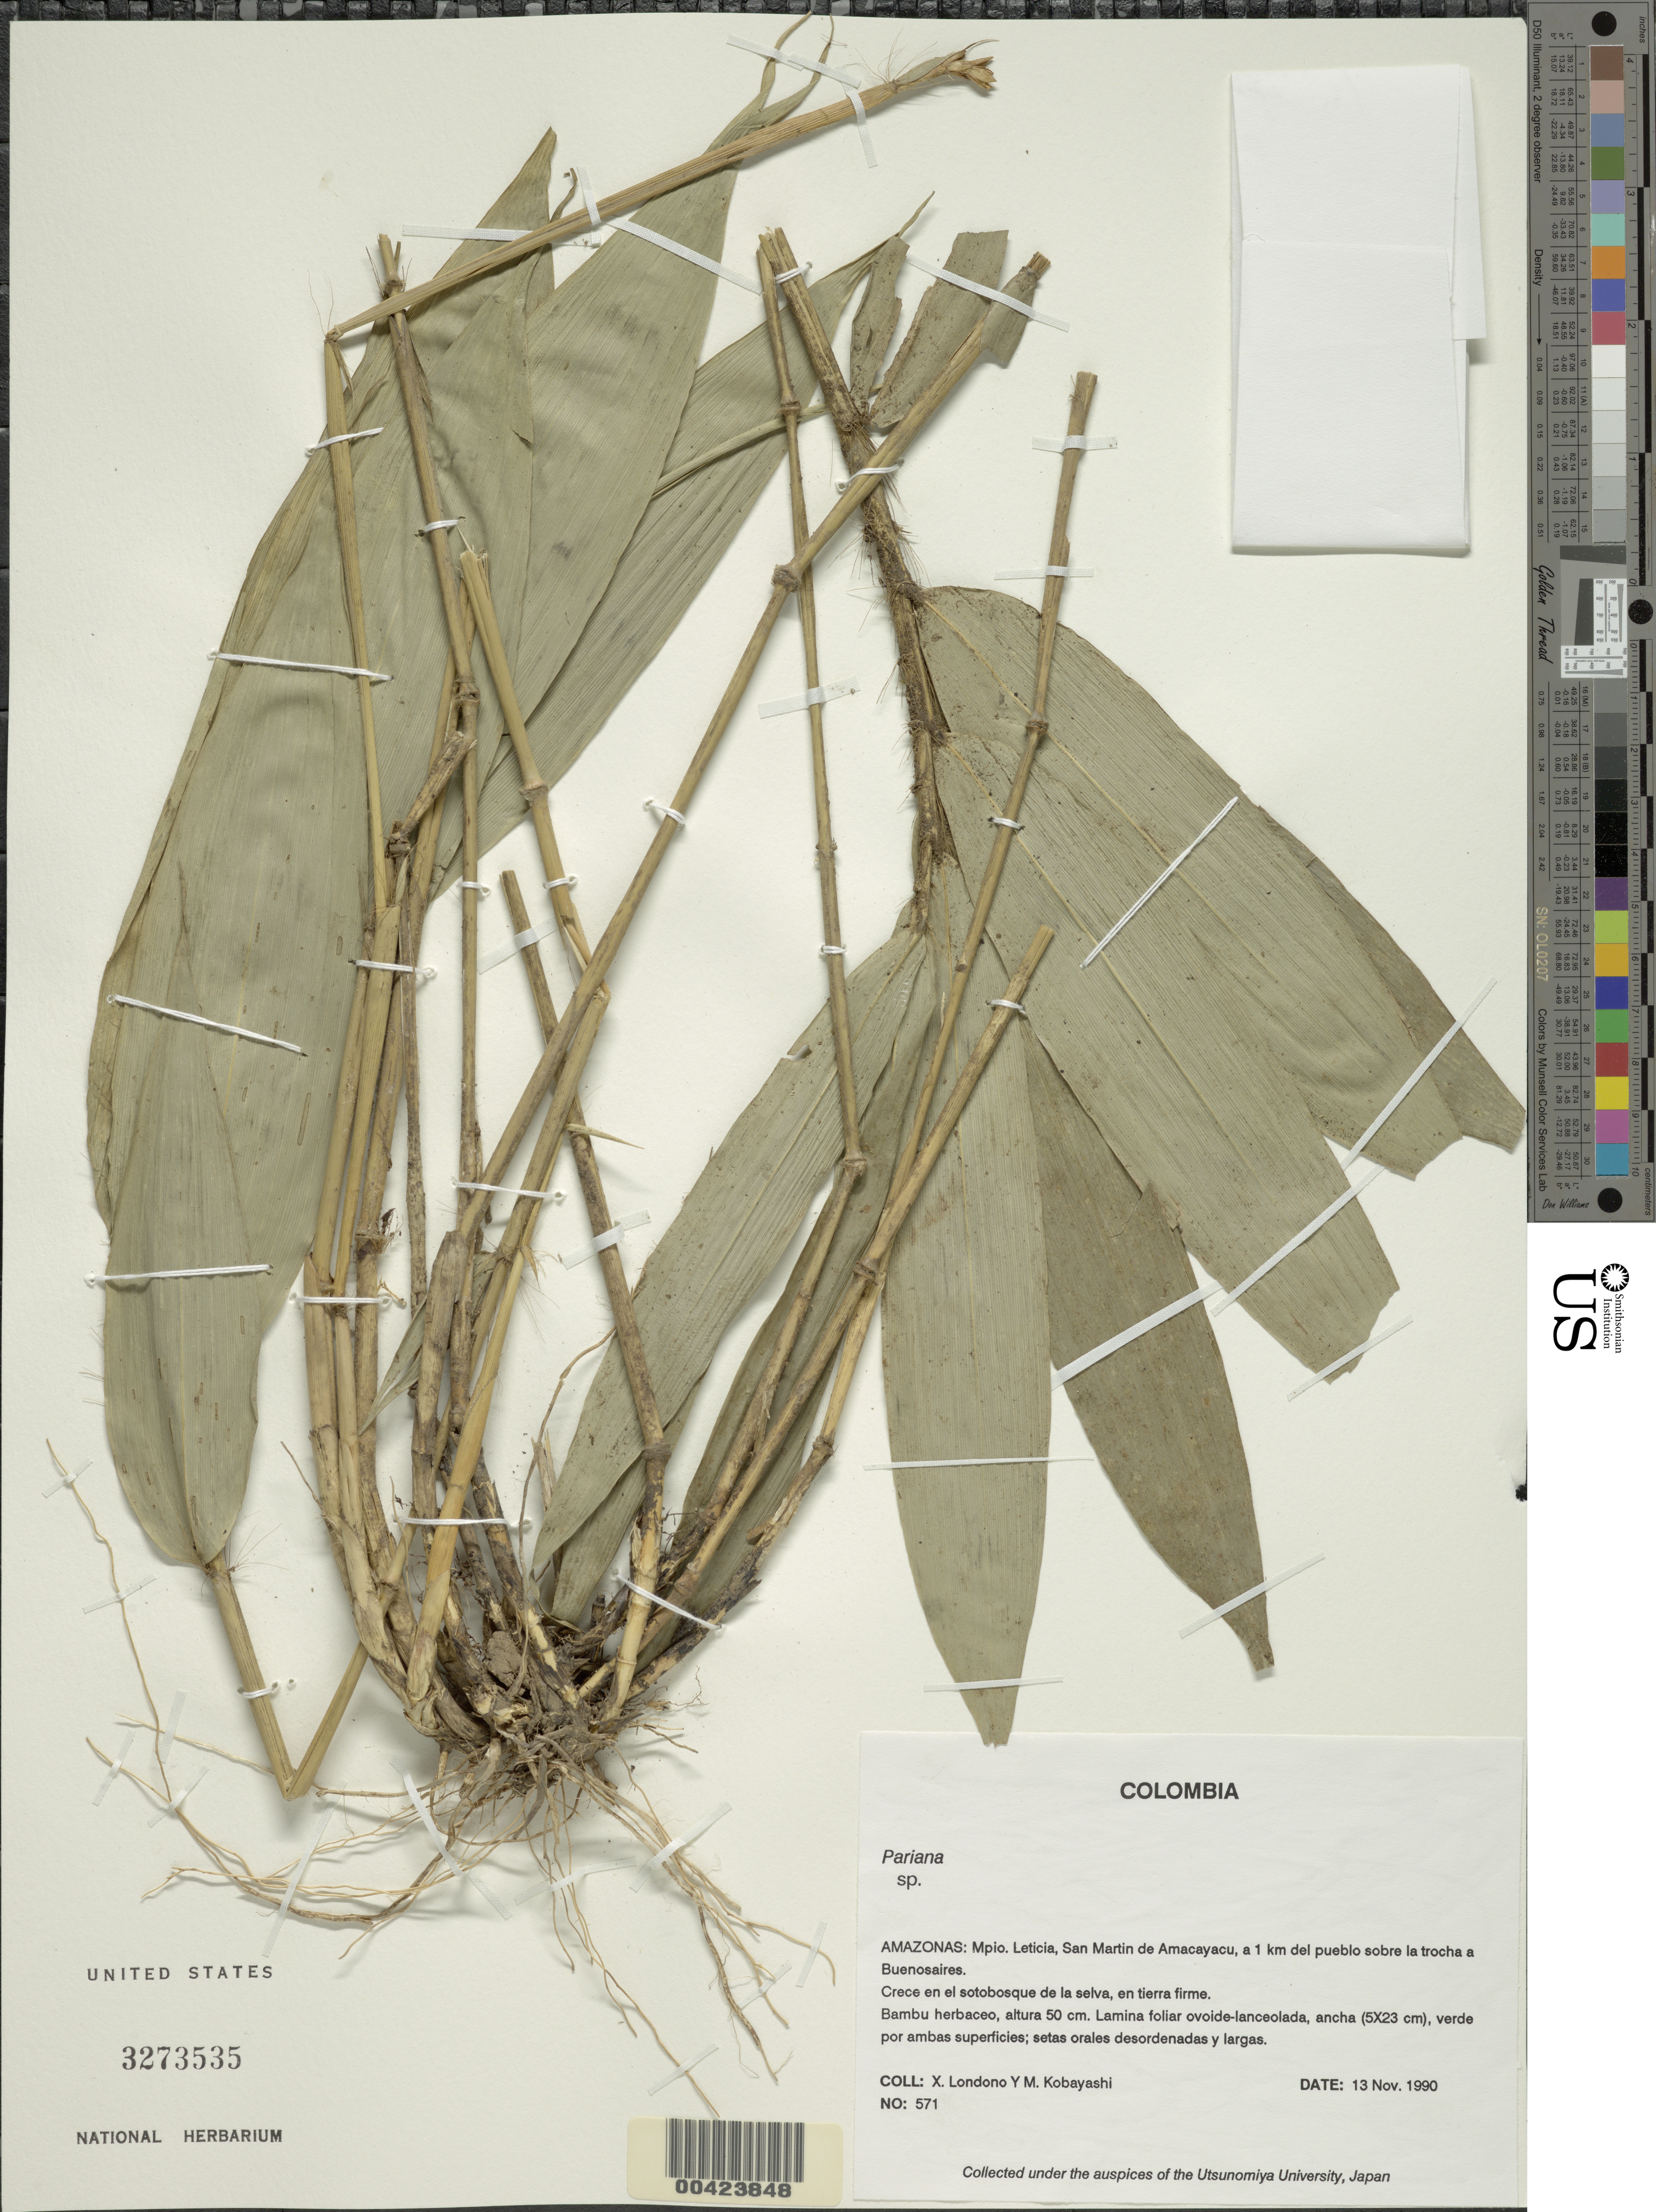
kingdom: Plantae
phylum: Tracheophyta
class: Liliopsida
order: Poales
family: Poaceae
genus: Pariana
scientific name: Pariana sp.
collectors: X. Londoño & M. Kobayashi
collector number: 571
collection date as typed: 13 Nov 1990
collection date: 1990-11-13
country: Colombia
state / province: Amazônas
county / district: Leticia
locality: San Martin de Amaca-Yacu, a 1 km del Pueblo Sobre la Trocha a Buenosaires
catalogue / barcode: US 3273535